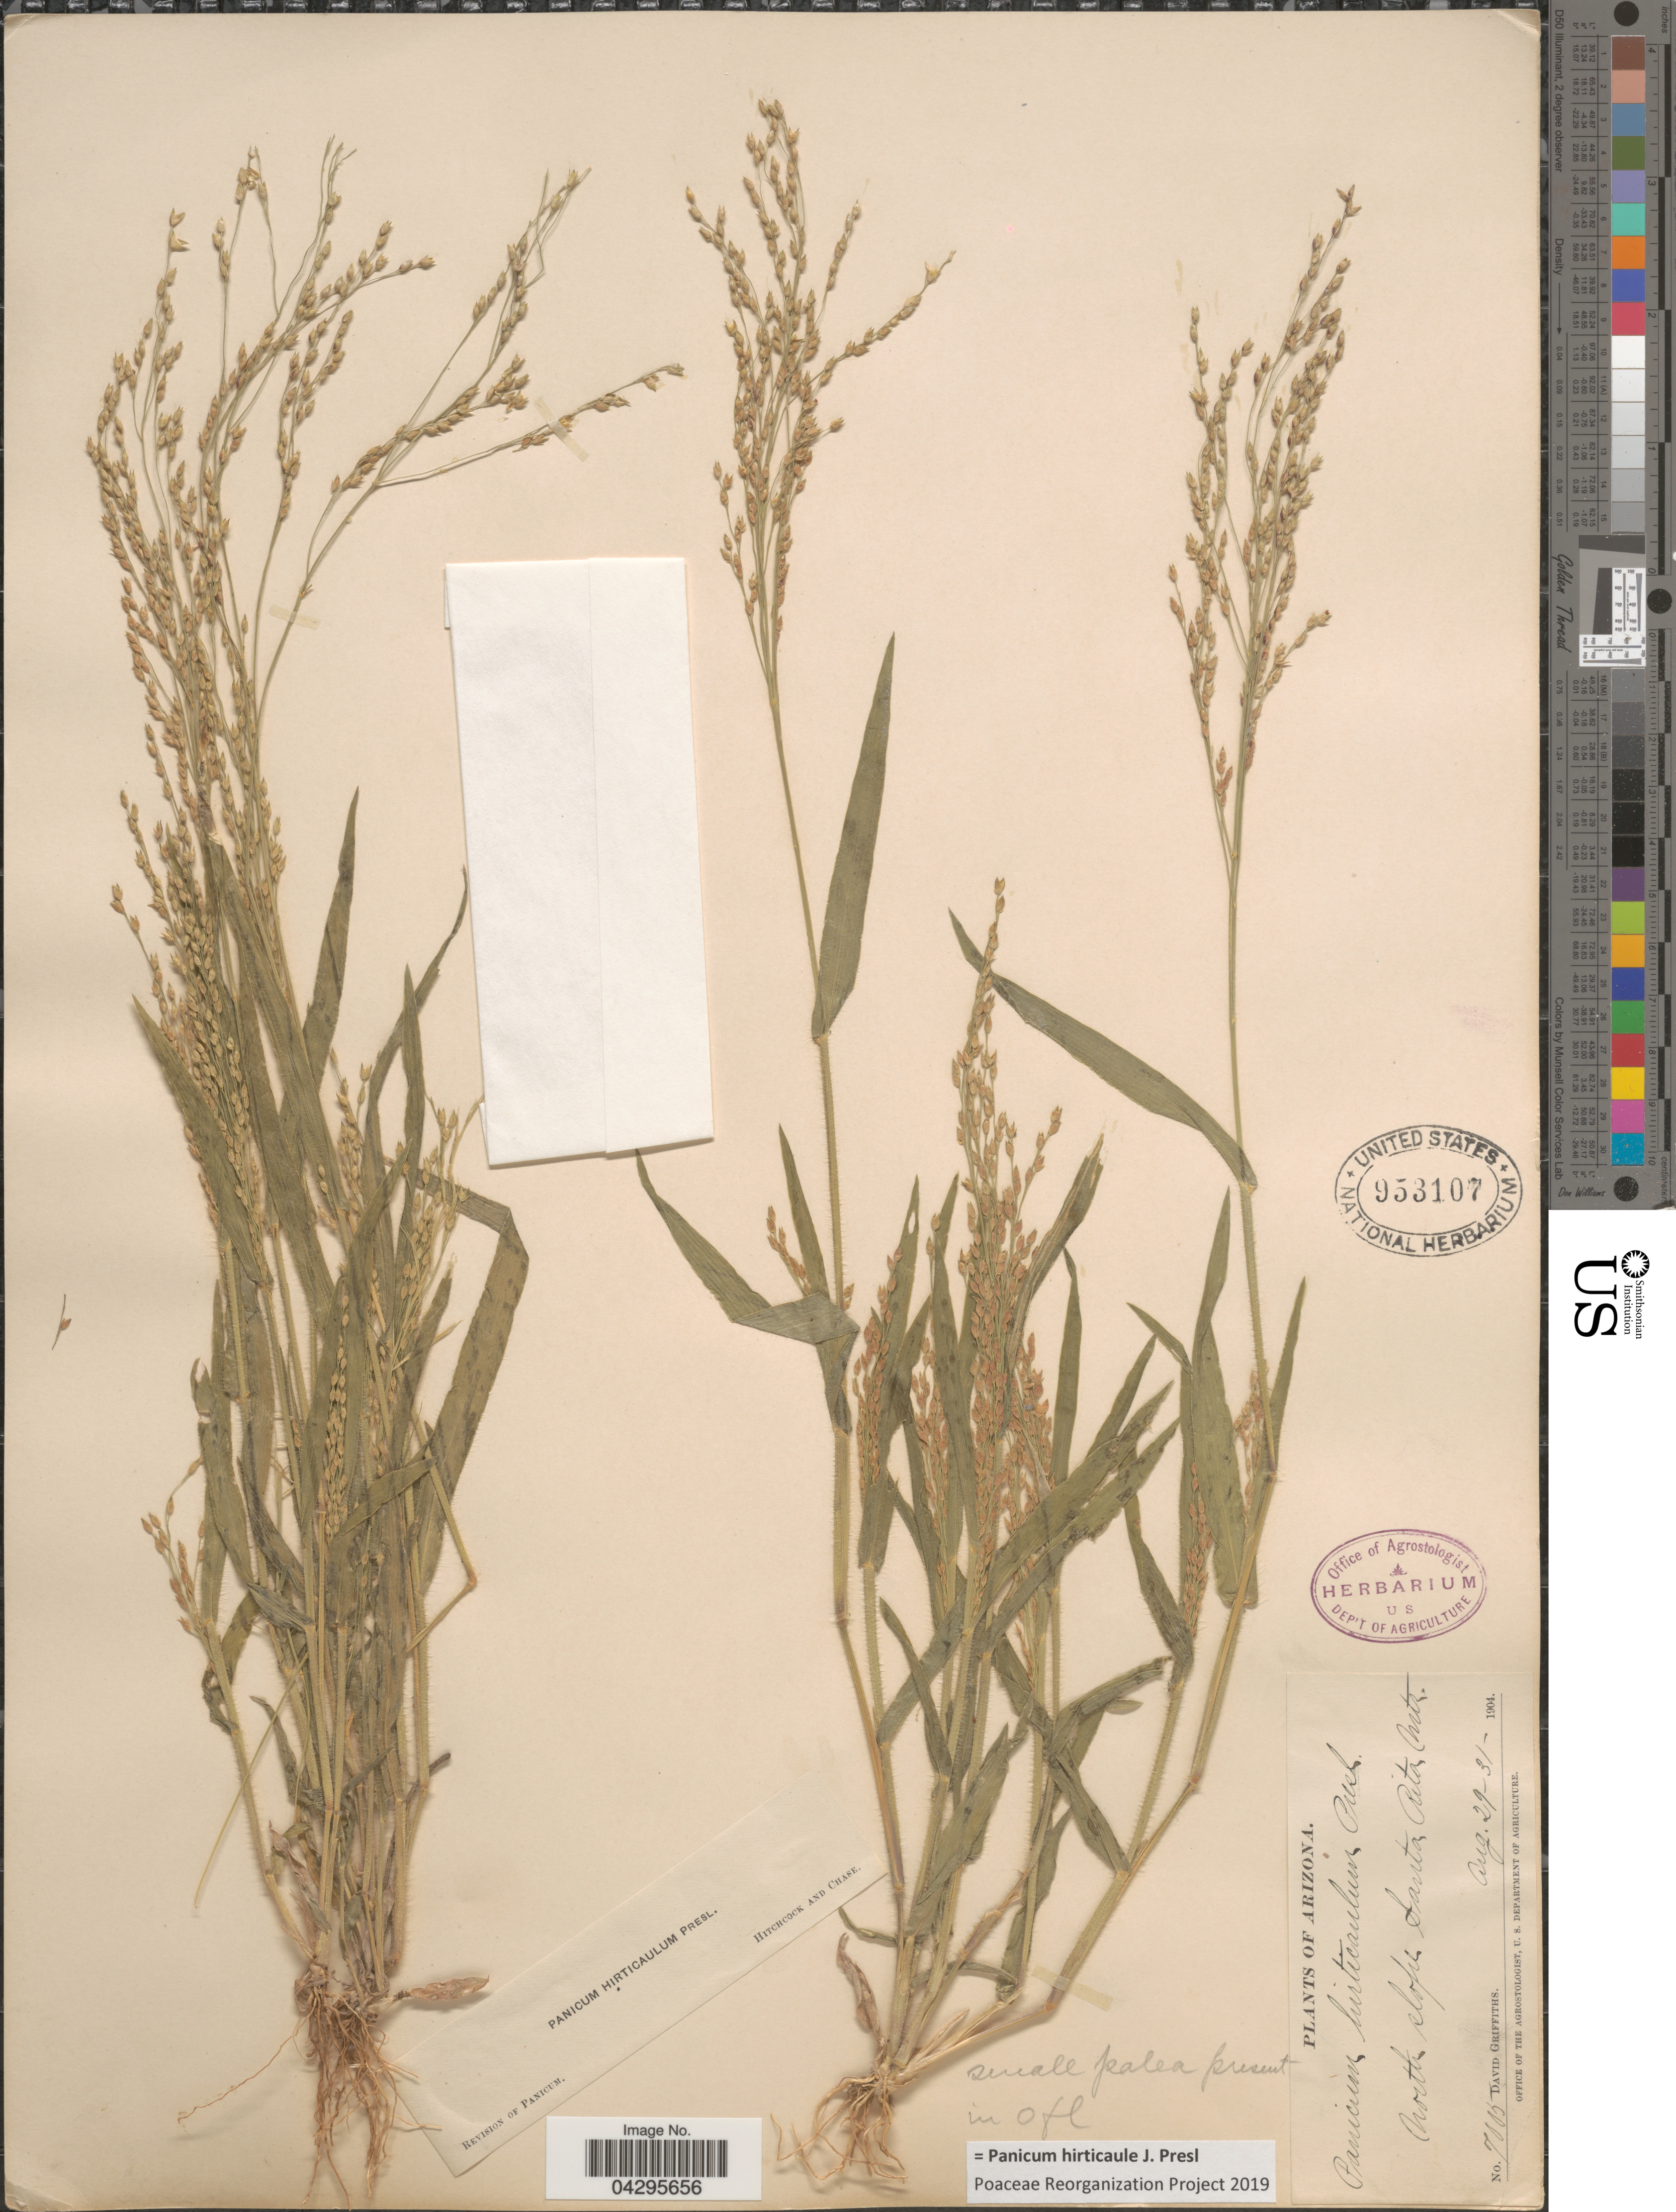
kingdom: Plantae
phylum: Tracheophyta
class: Liliopsida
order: Poales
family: Poaceae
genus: Panicum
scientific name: Panicum hirticaule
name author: J. Presl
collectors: D. Griffiths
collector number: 7005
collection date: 1904-08-29/1904-08-31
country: United States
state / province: Arizona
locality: North slope Santa Rita Mts.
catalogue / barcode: US 953107